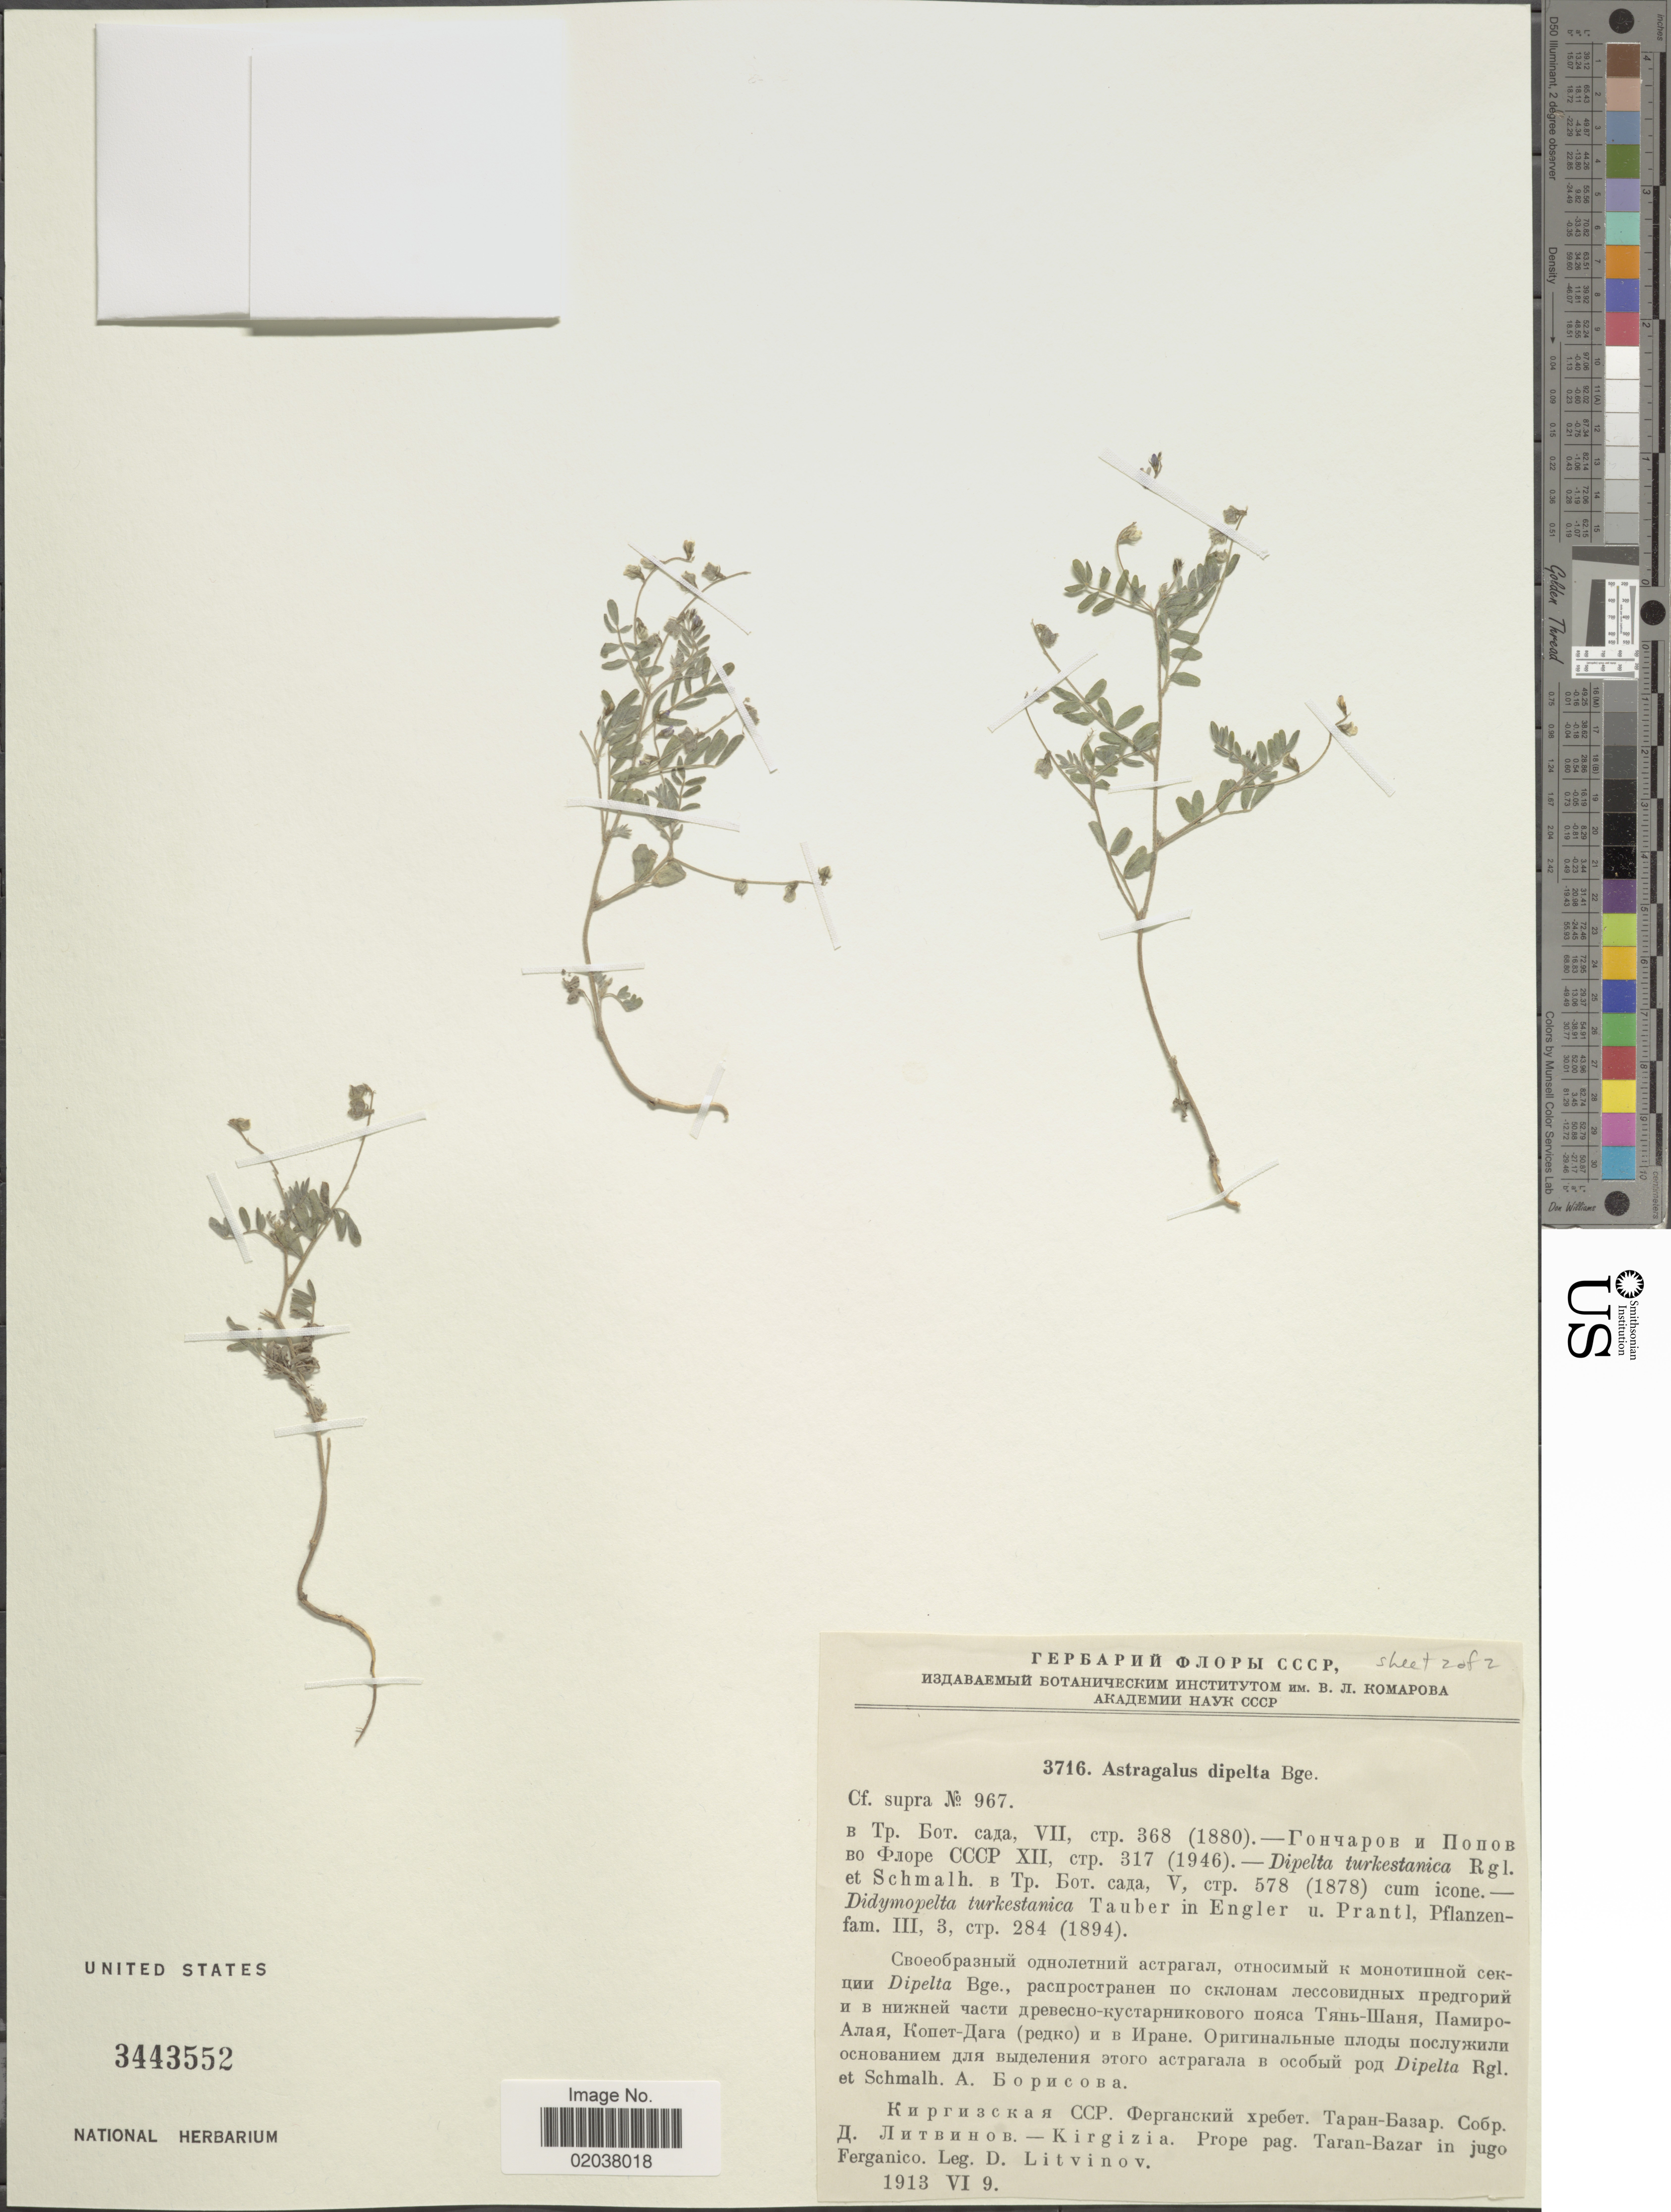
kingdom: Plantae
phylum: Tracheophyta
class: Magnoliopsida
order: Fabales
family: Fabaceae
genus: Astragalus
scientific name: Astragalus dipelta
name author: Bunge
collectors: D. Litvinov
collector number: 3716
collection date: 1913-06-09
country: Kyrgyzstan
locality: Kirgizia. Prope pag. Taran-Bazar in jugo Ferganico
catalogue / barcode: US 3443552